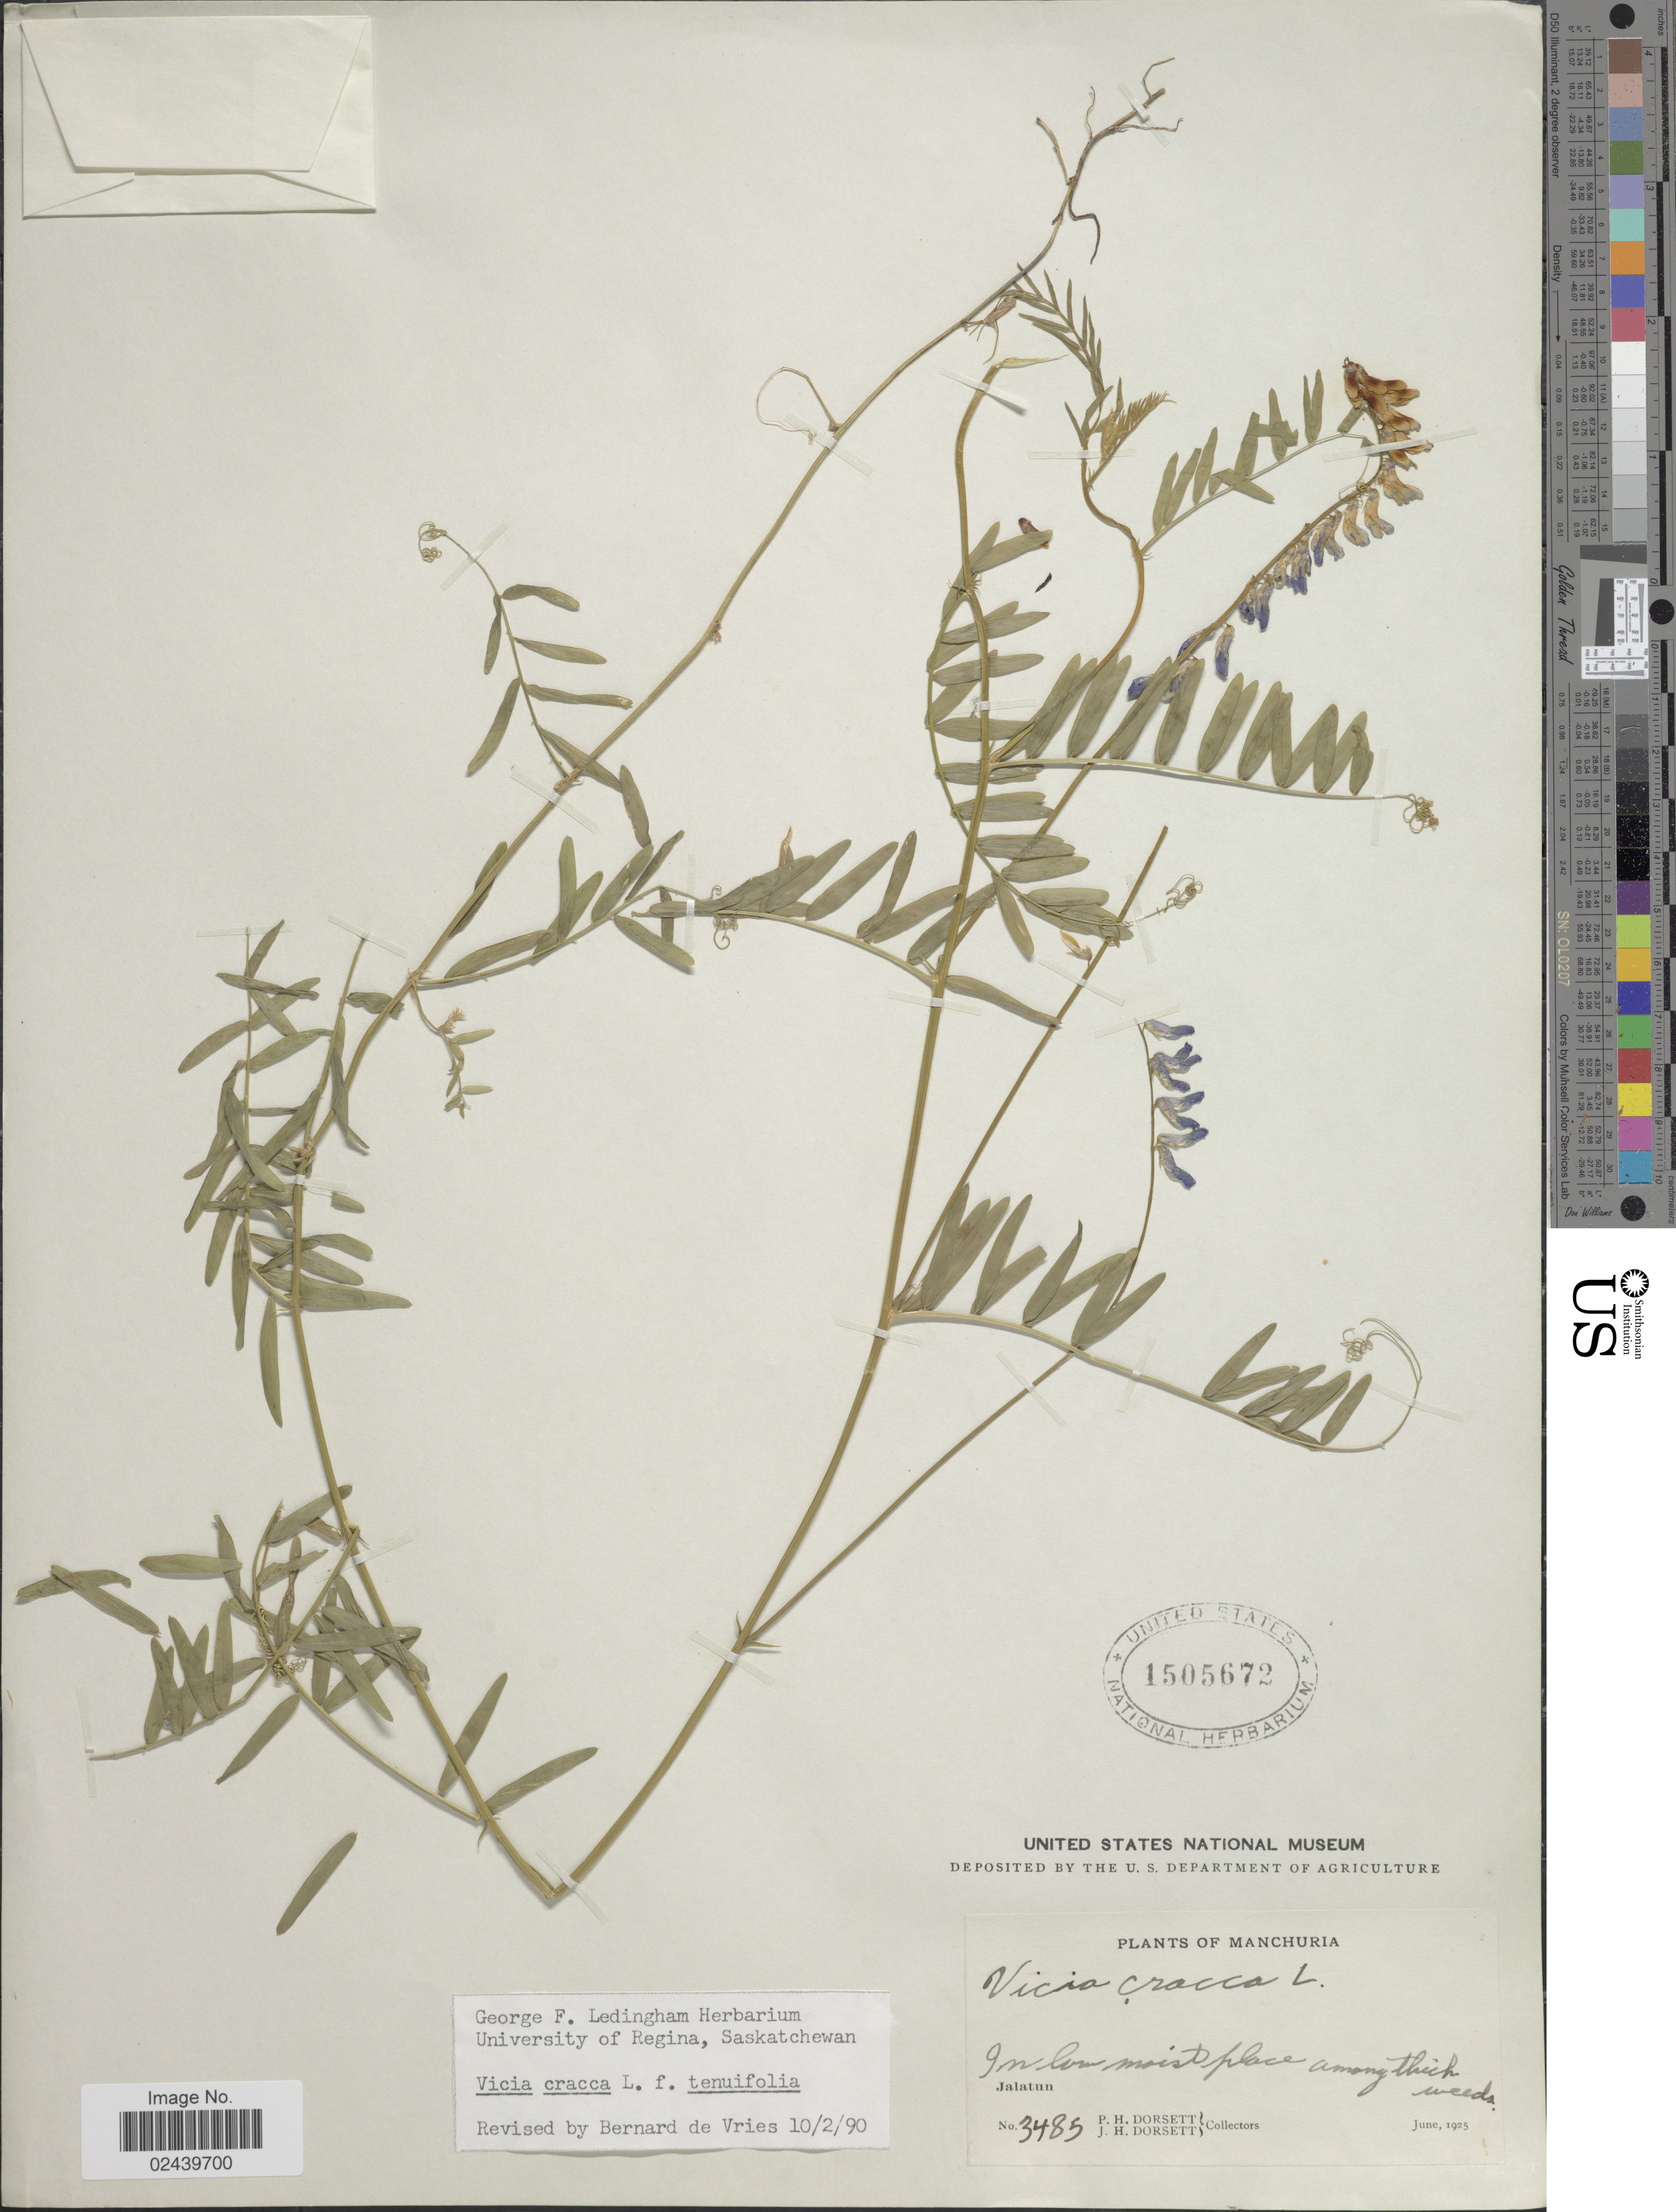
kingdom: Plantae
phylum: Tracheophyta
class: Magnoliopsida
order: Fabales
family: Fabaceae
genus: Vicia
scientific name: Vicia cracca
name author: L.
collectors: P. H. Dorsett & J. Dorsett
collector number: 3485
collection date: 1925-06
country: China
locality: Manchuria. Jalatun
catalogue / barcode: US 1505672